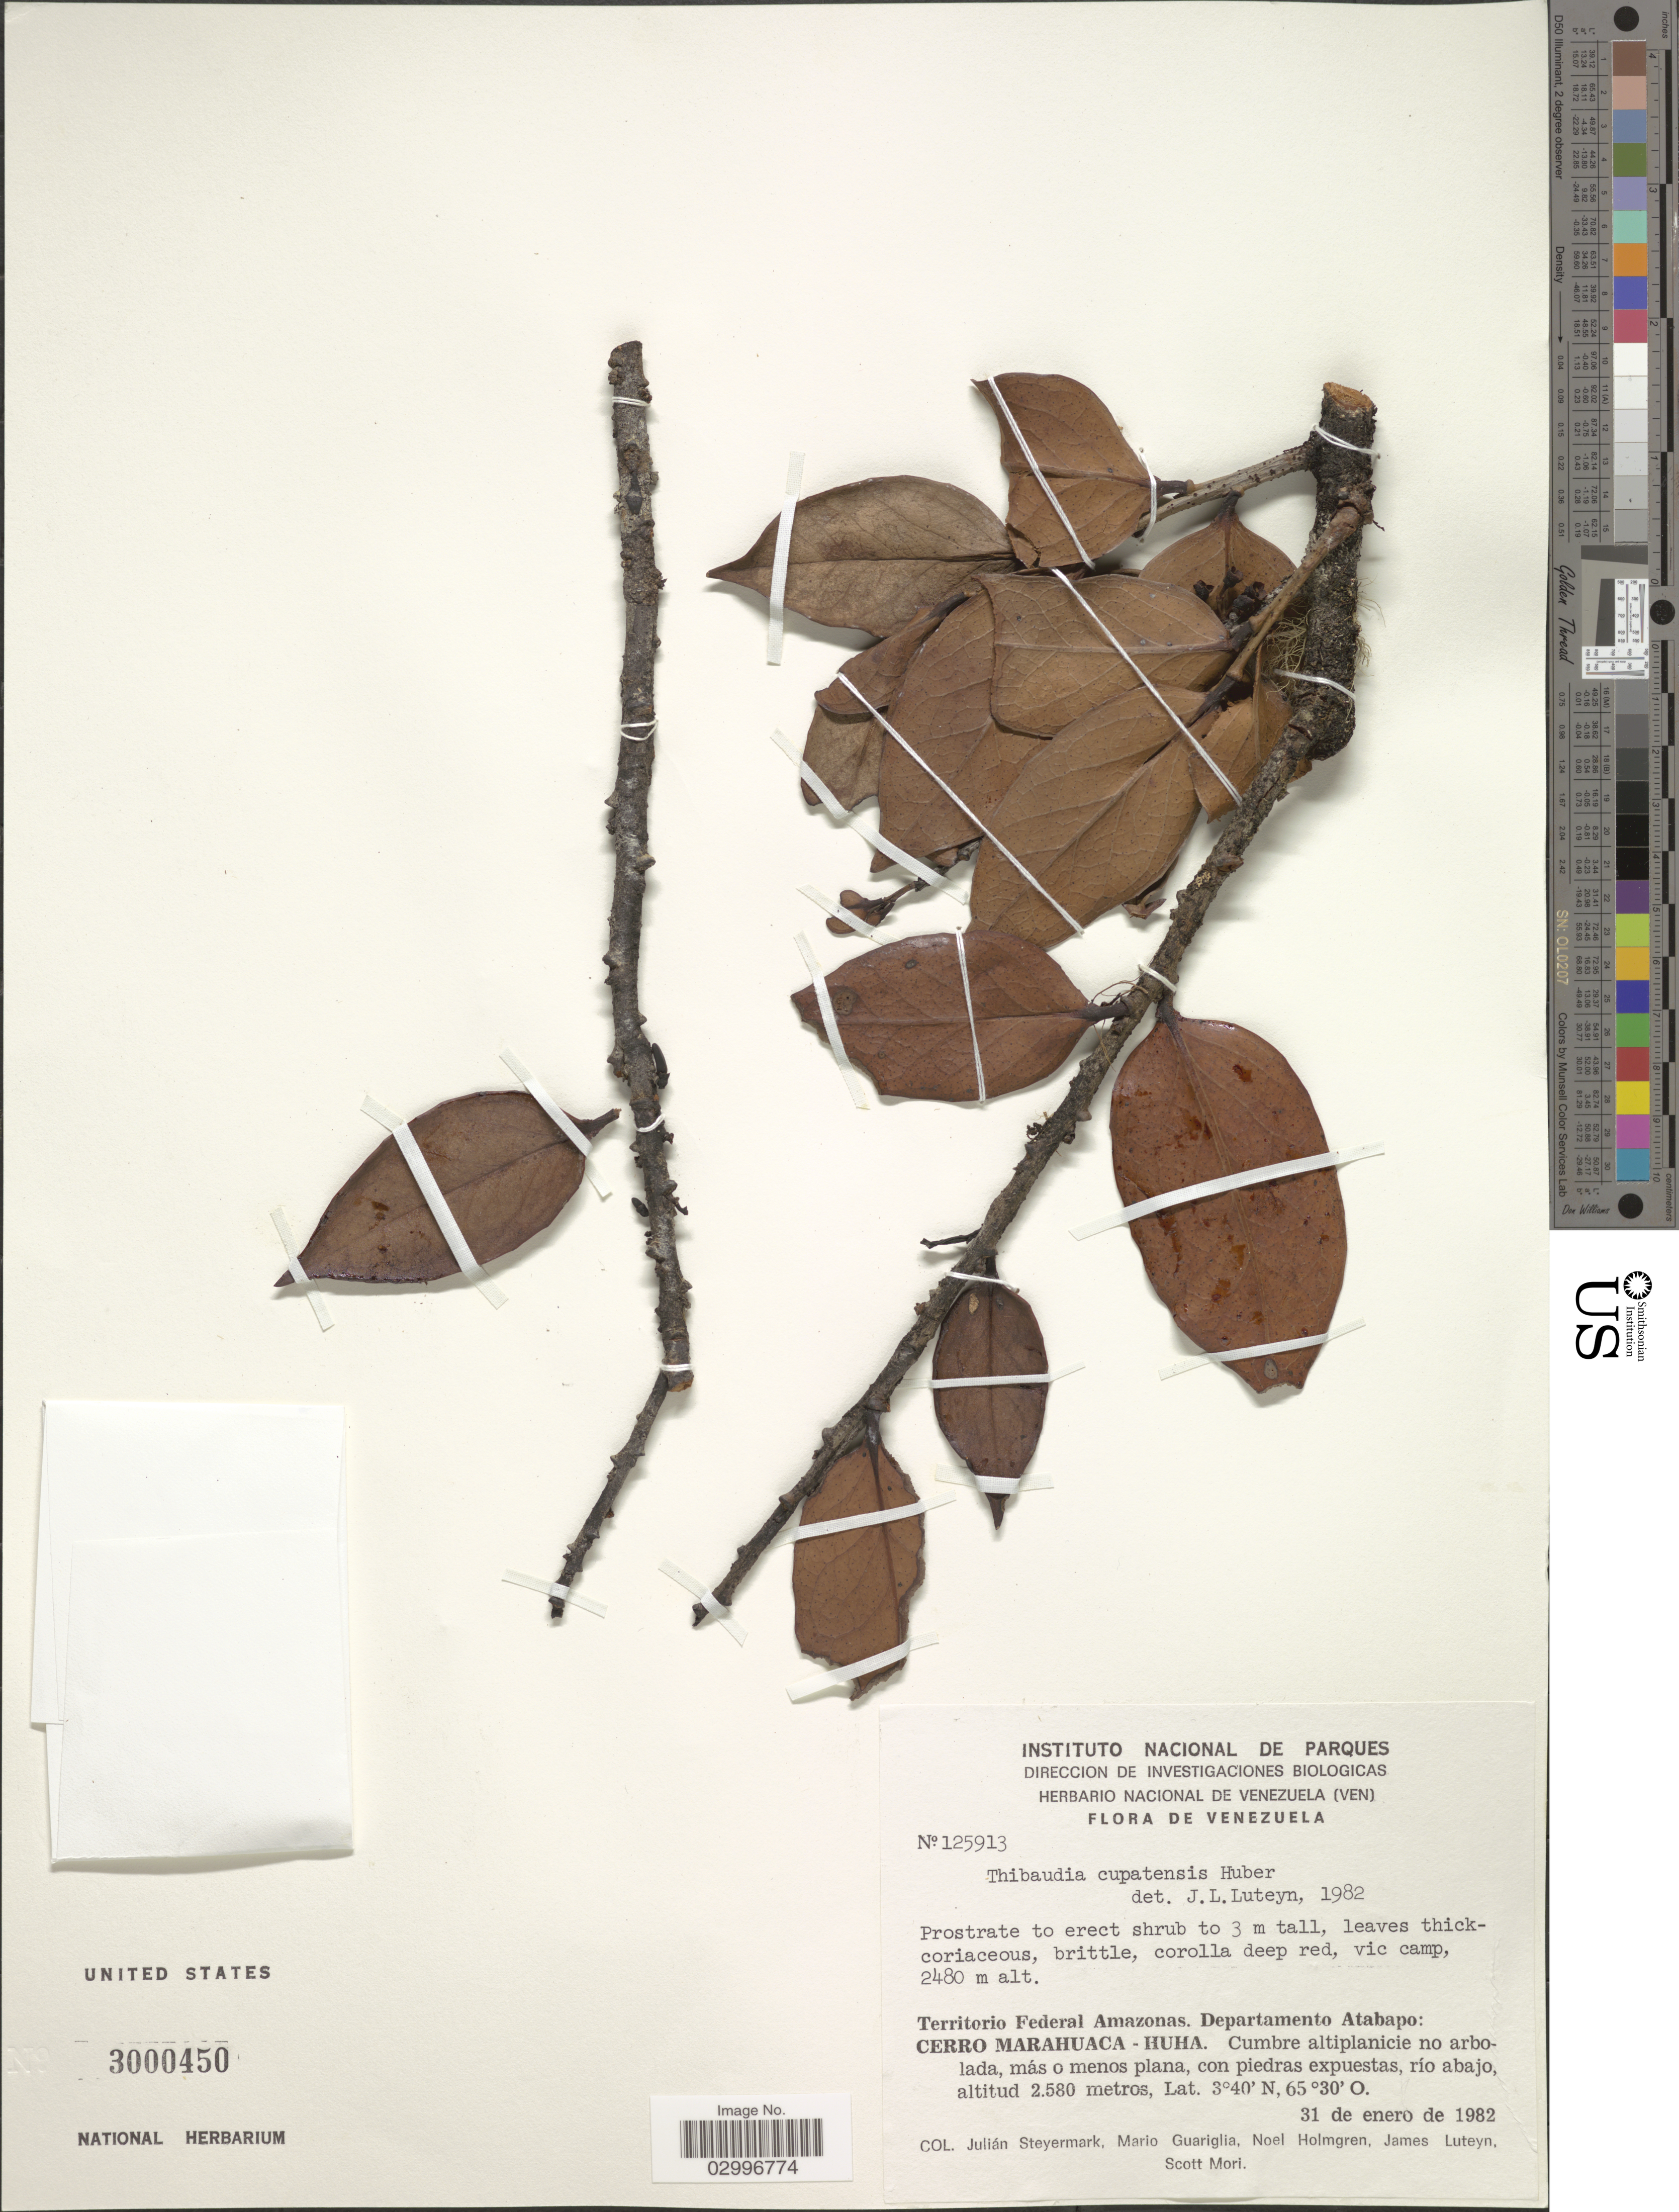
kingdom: Plantae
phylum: Tracheophyta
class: Magnoliopsida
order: Ericales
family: Ericaceae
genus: Thibaudia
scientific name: Thibaudia cupatensis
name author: Huber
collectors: J. Steyermark, M. Guariglia, N. H. Holmgren, J. L. Luteyn & S. Mori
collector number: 125913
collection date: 1982-01-31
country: Venezuela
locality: Territorio Federal Amazonas. Departamento Atabapo: Cerro Marahuaca - Huha. Cumbre altiplanicie no arbolada, más o menos plana, con piedras expuestas, río abajp.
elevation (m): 2480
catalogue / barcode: US 3000450